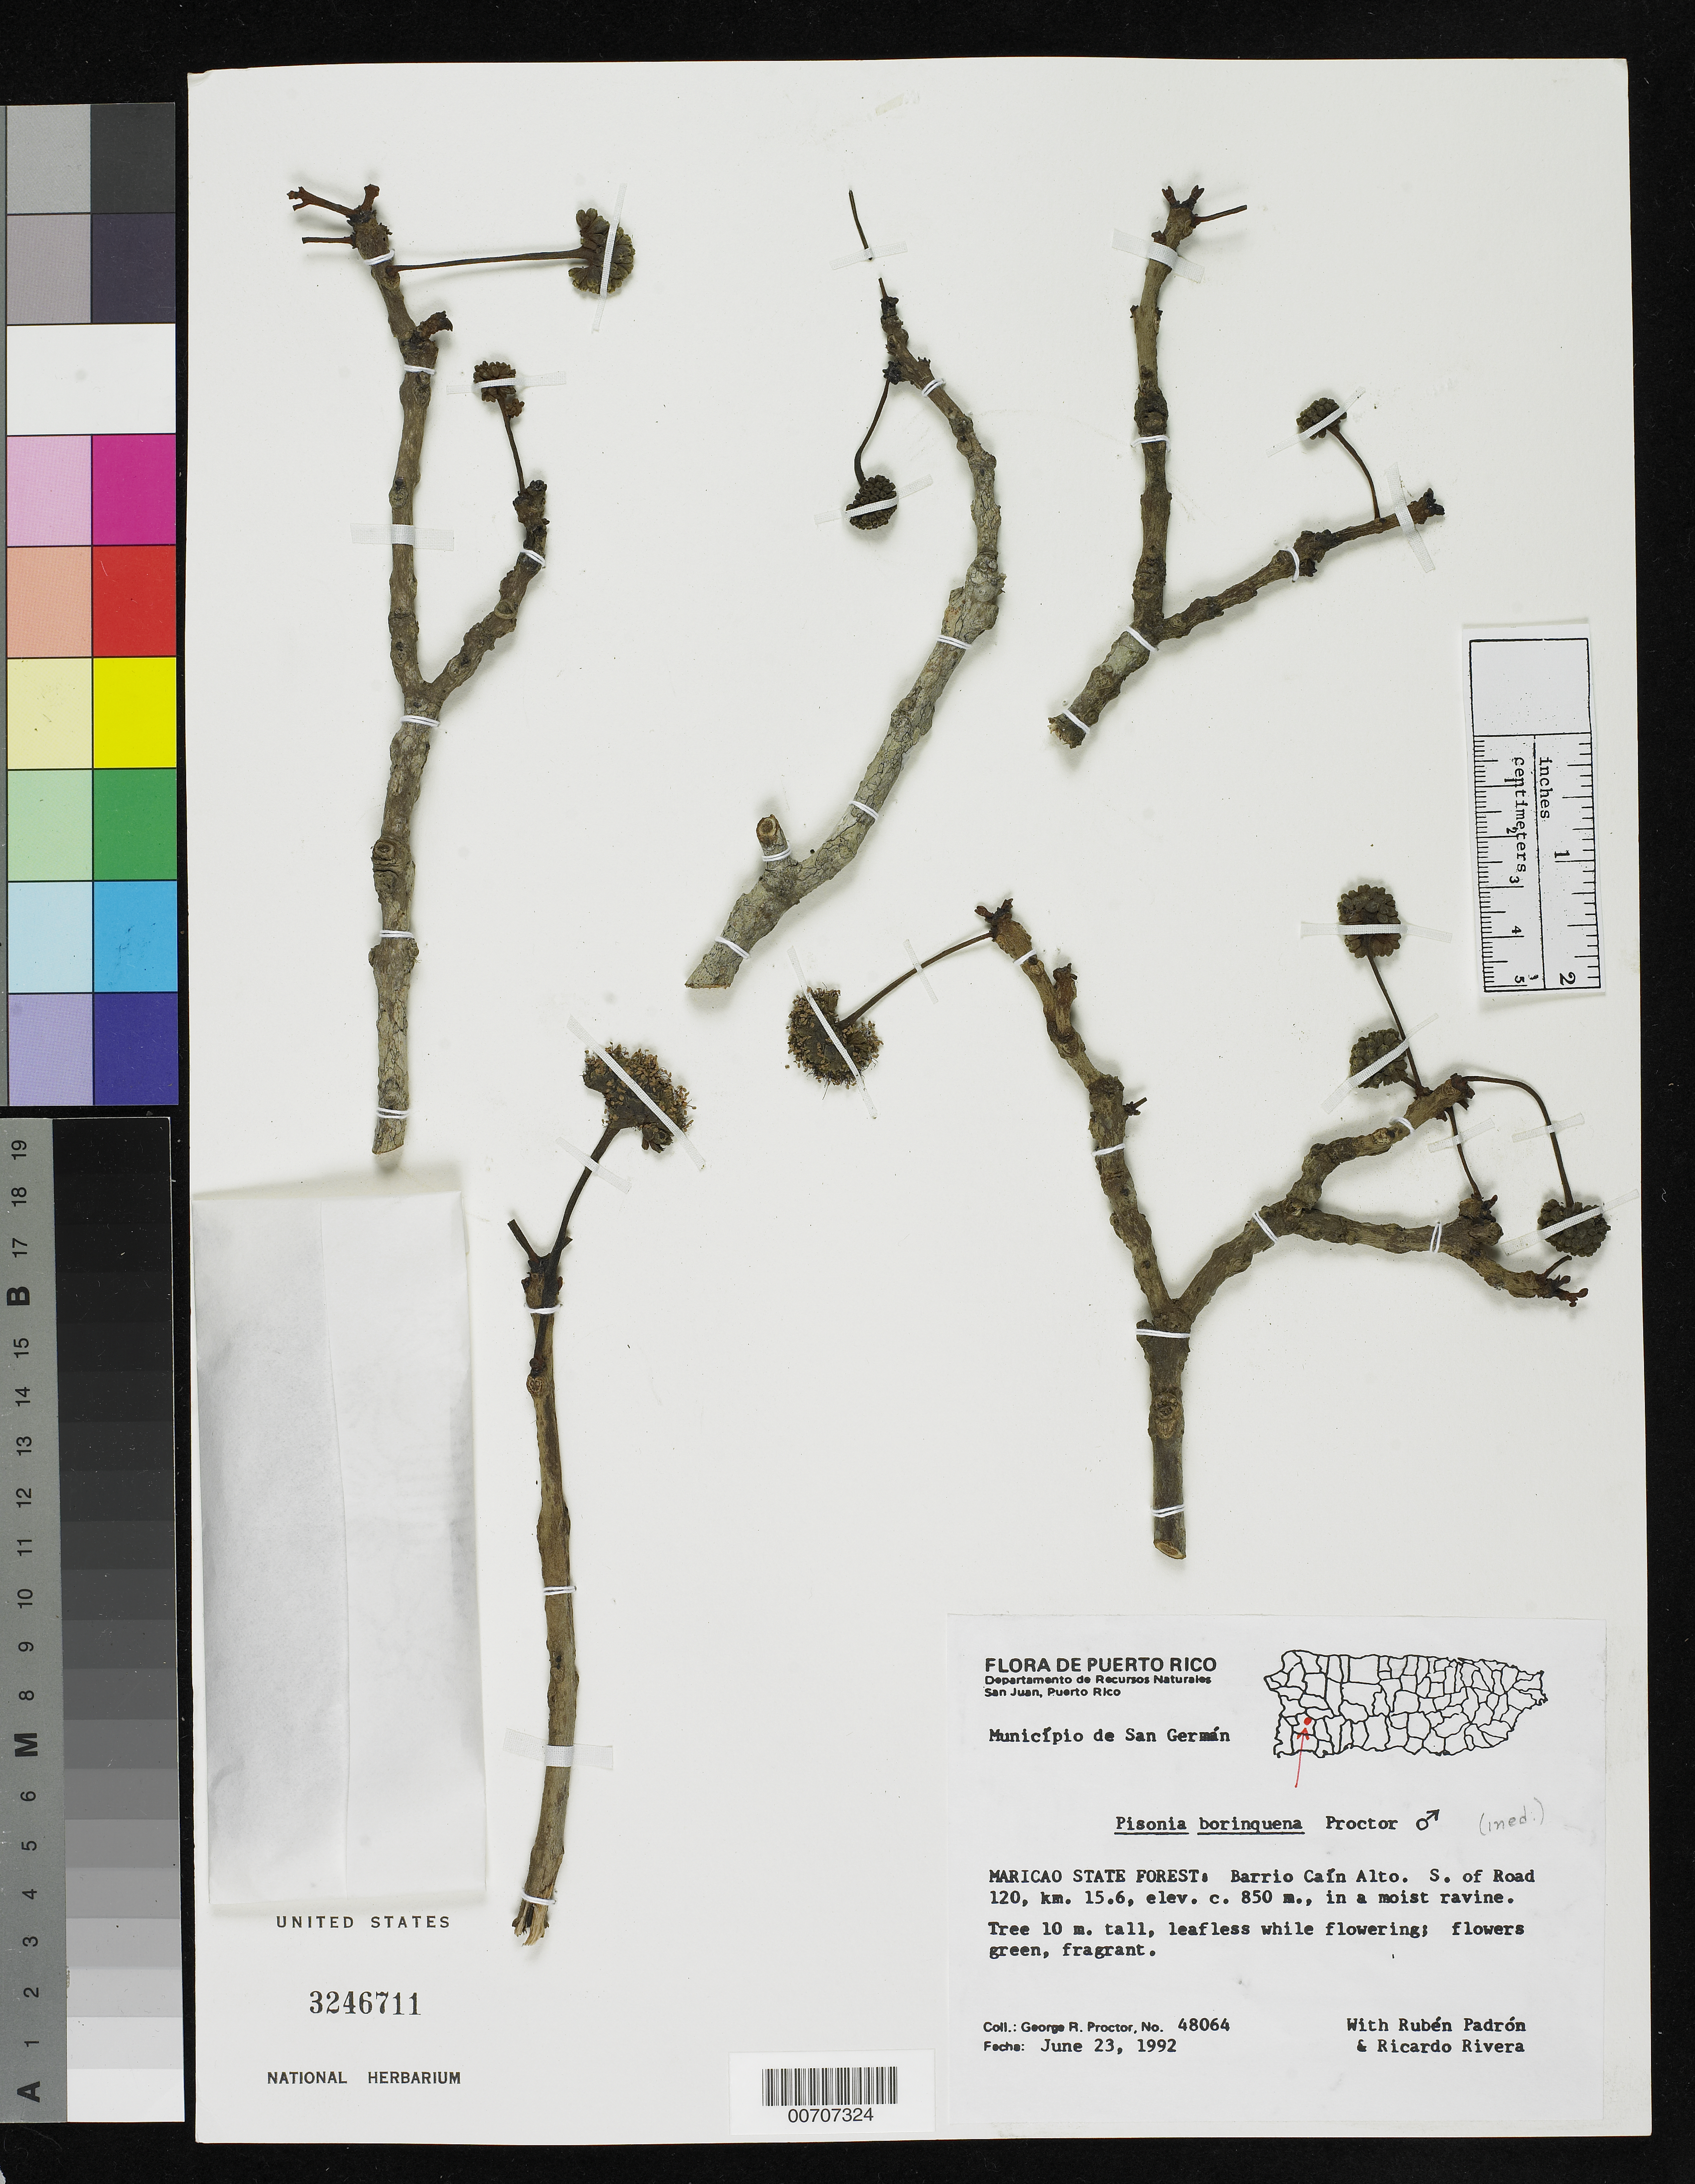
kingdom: Plantae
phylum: Tracheophyta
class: Magnoliopsida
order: Caryophyllales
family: Nyctaginaceae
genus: Pisonia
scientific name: Pisonia roqueae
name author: Trejo & Caraballo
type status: Holotype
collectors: G. R. Proctor, R. Padrón & R. Rivera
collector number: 48064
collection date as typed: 23 Jun 1992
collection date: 1992-06-23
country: Puerto Rico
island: Greater Antilles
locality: Municipio de San German, Maricao State Forest: Barrio Caín Alto. S side of Road 120 at km 15.6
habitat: In a moist ravine.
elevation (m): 850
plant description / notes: Previously identified as Pisonia borinquena Proctor [apparently an ined. name never published]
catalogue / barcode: US 3246711